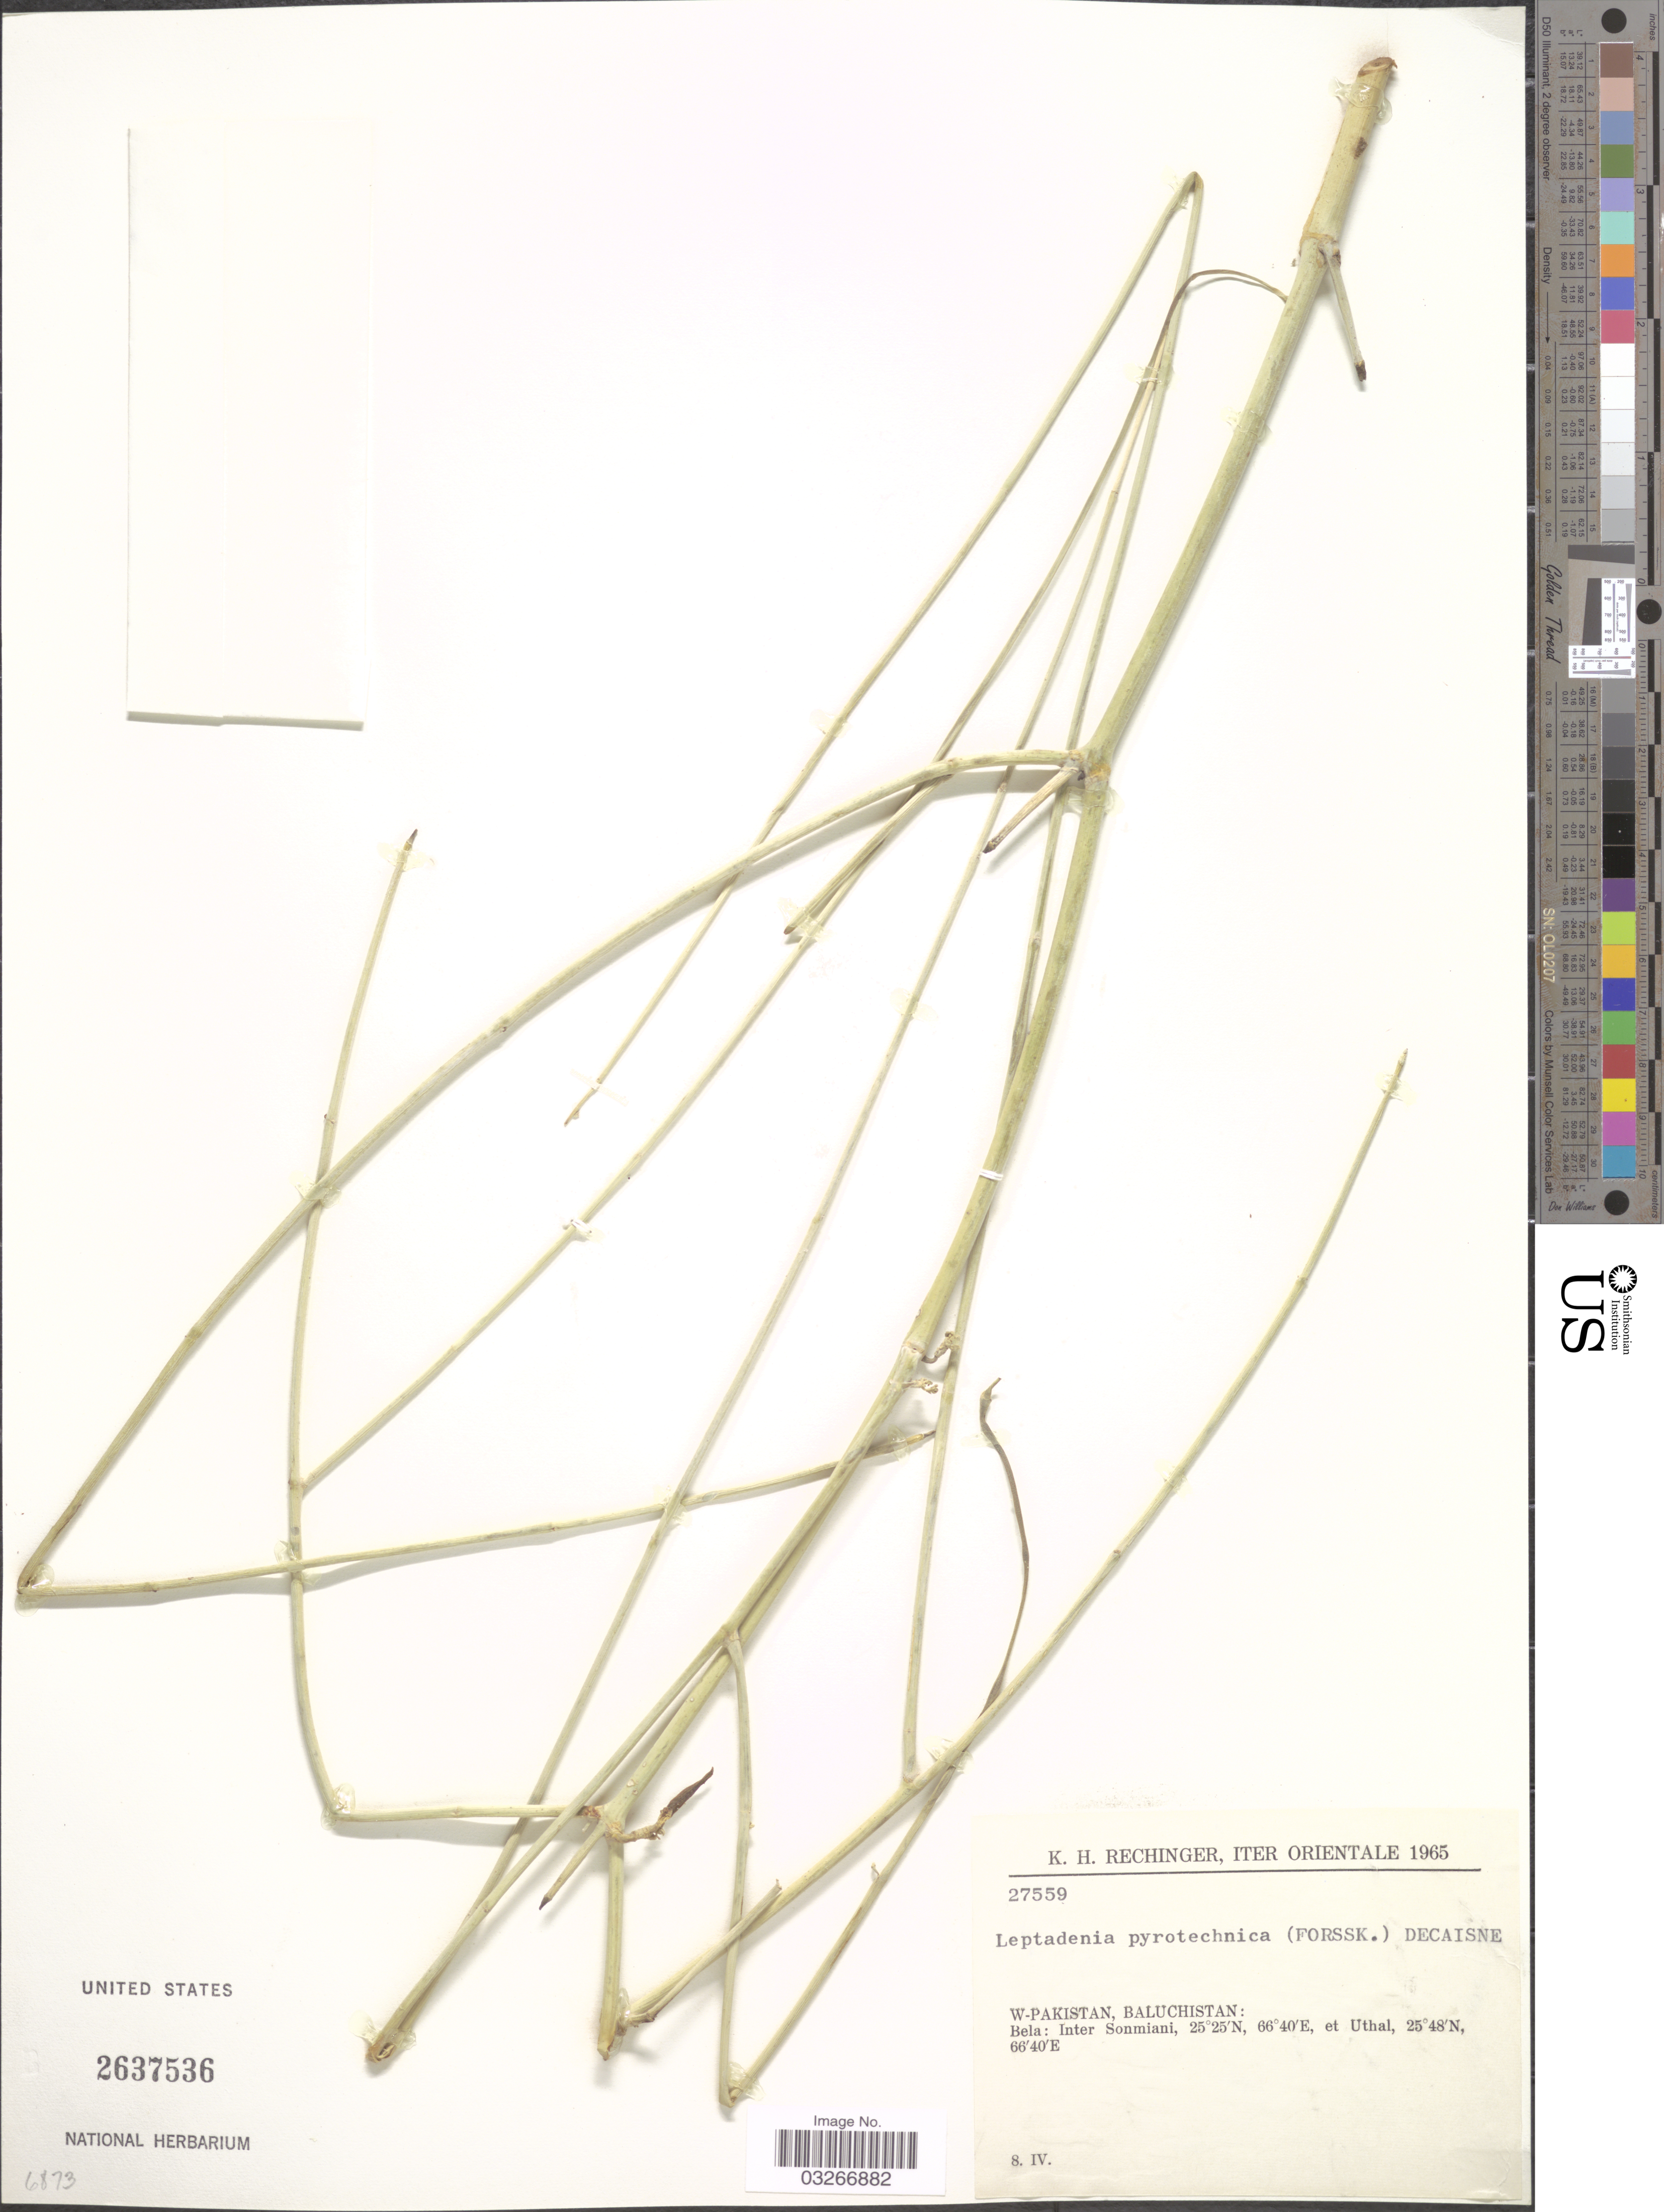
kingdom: Plantae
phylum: Tracheophyta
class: Magnoliopsida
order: Gentianales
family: Apocynaceae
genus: Leptadenia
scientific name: Leptadenia pyrotechnica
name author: (Forssk.) Decne.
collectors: K. H. Rechinger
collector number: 27559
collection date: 1965-04-08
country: Pakistan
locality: W-Pakistan, Baluchistan: Bela: Inter Sonmiani, et Uthal.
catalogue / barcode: US 2637536